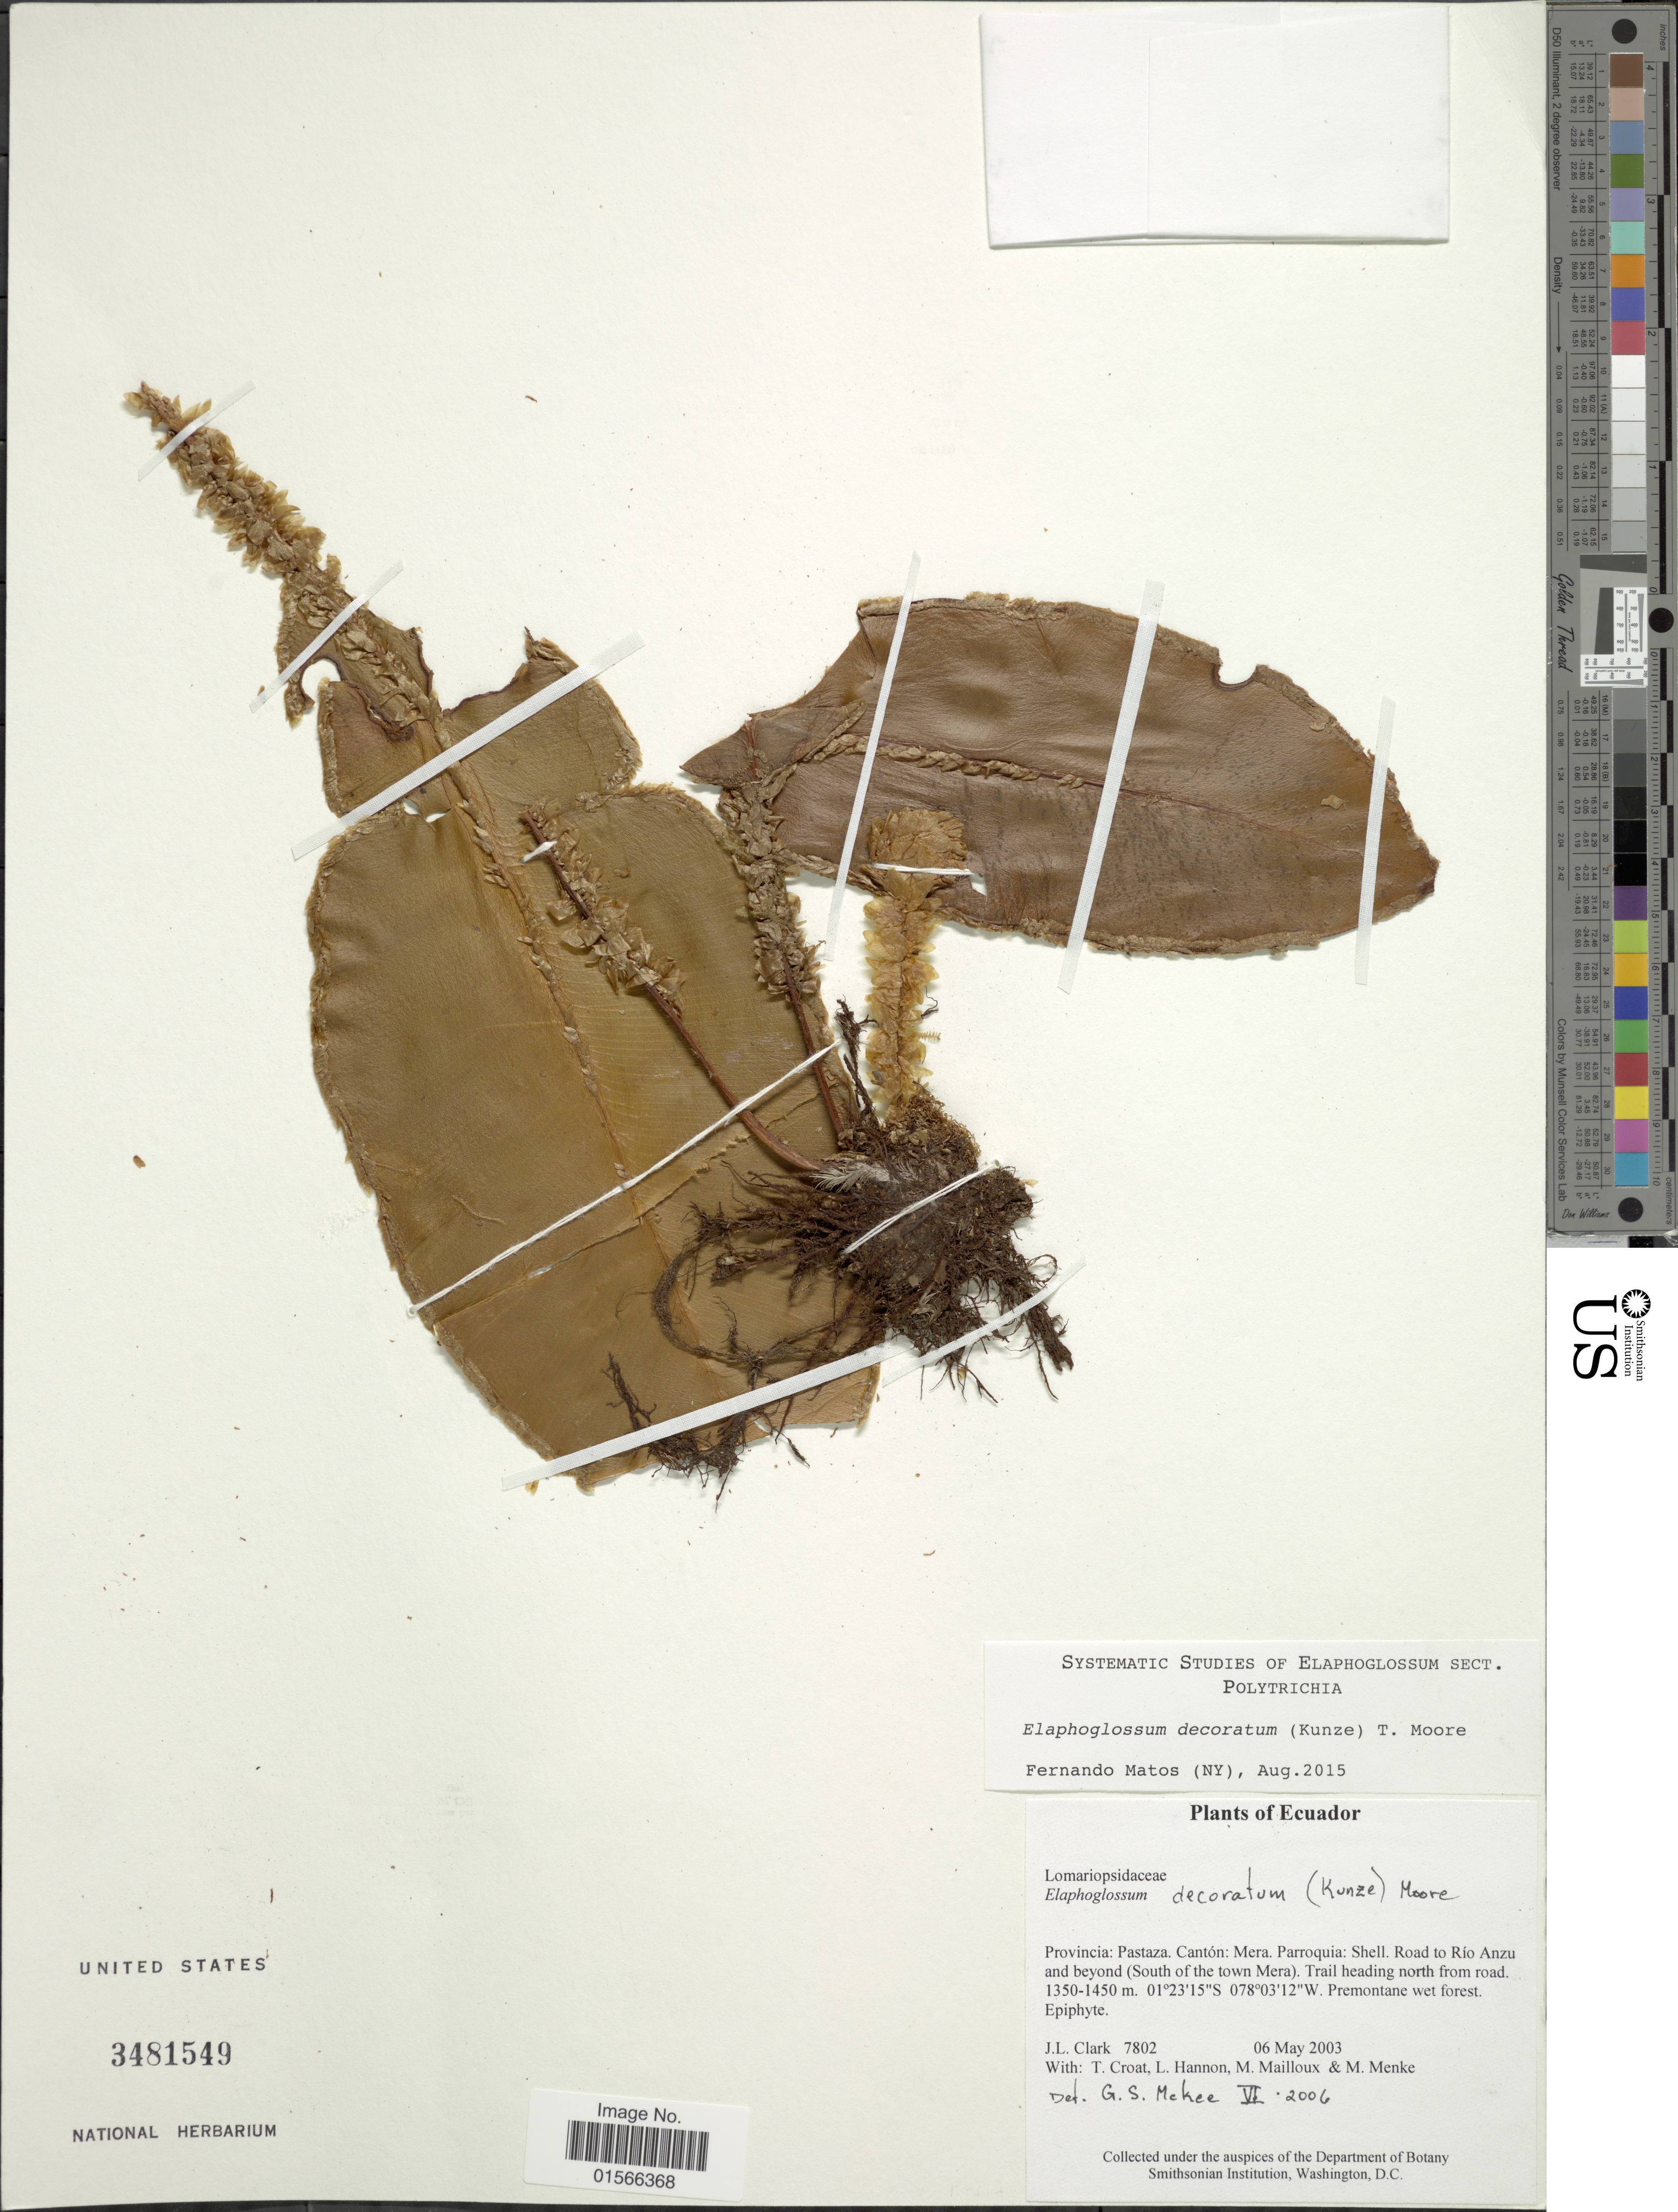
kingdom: Plantae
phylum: Tracheophyta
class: Polypodiopsida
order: Polypodiales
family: Dryopteridaceae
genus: Elaphoglossum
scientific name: Elaphoglossum decoratum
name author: (Kunze) T. Moore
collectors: J. L. Clark, T. B. Croat, L. Hannon, M. Mailloux & M. Menke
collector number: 7802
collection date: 2003-05-06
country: Ecuador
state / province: Pastaza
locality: Cantón: Mera. Parroquia: Shell. Road to Río Anzu and beyond (South of the town Mera). Trail heading north from road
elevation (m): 1350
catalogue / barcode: US 3481549